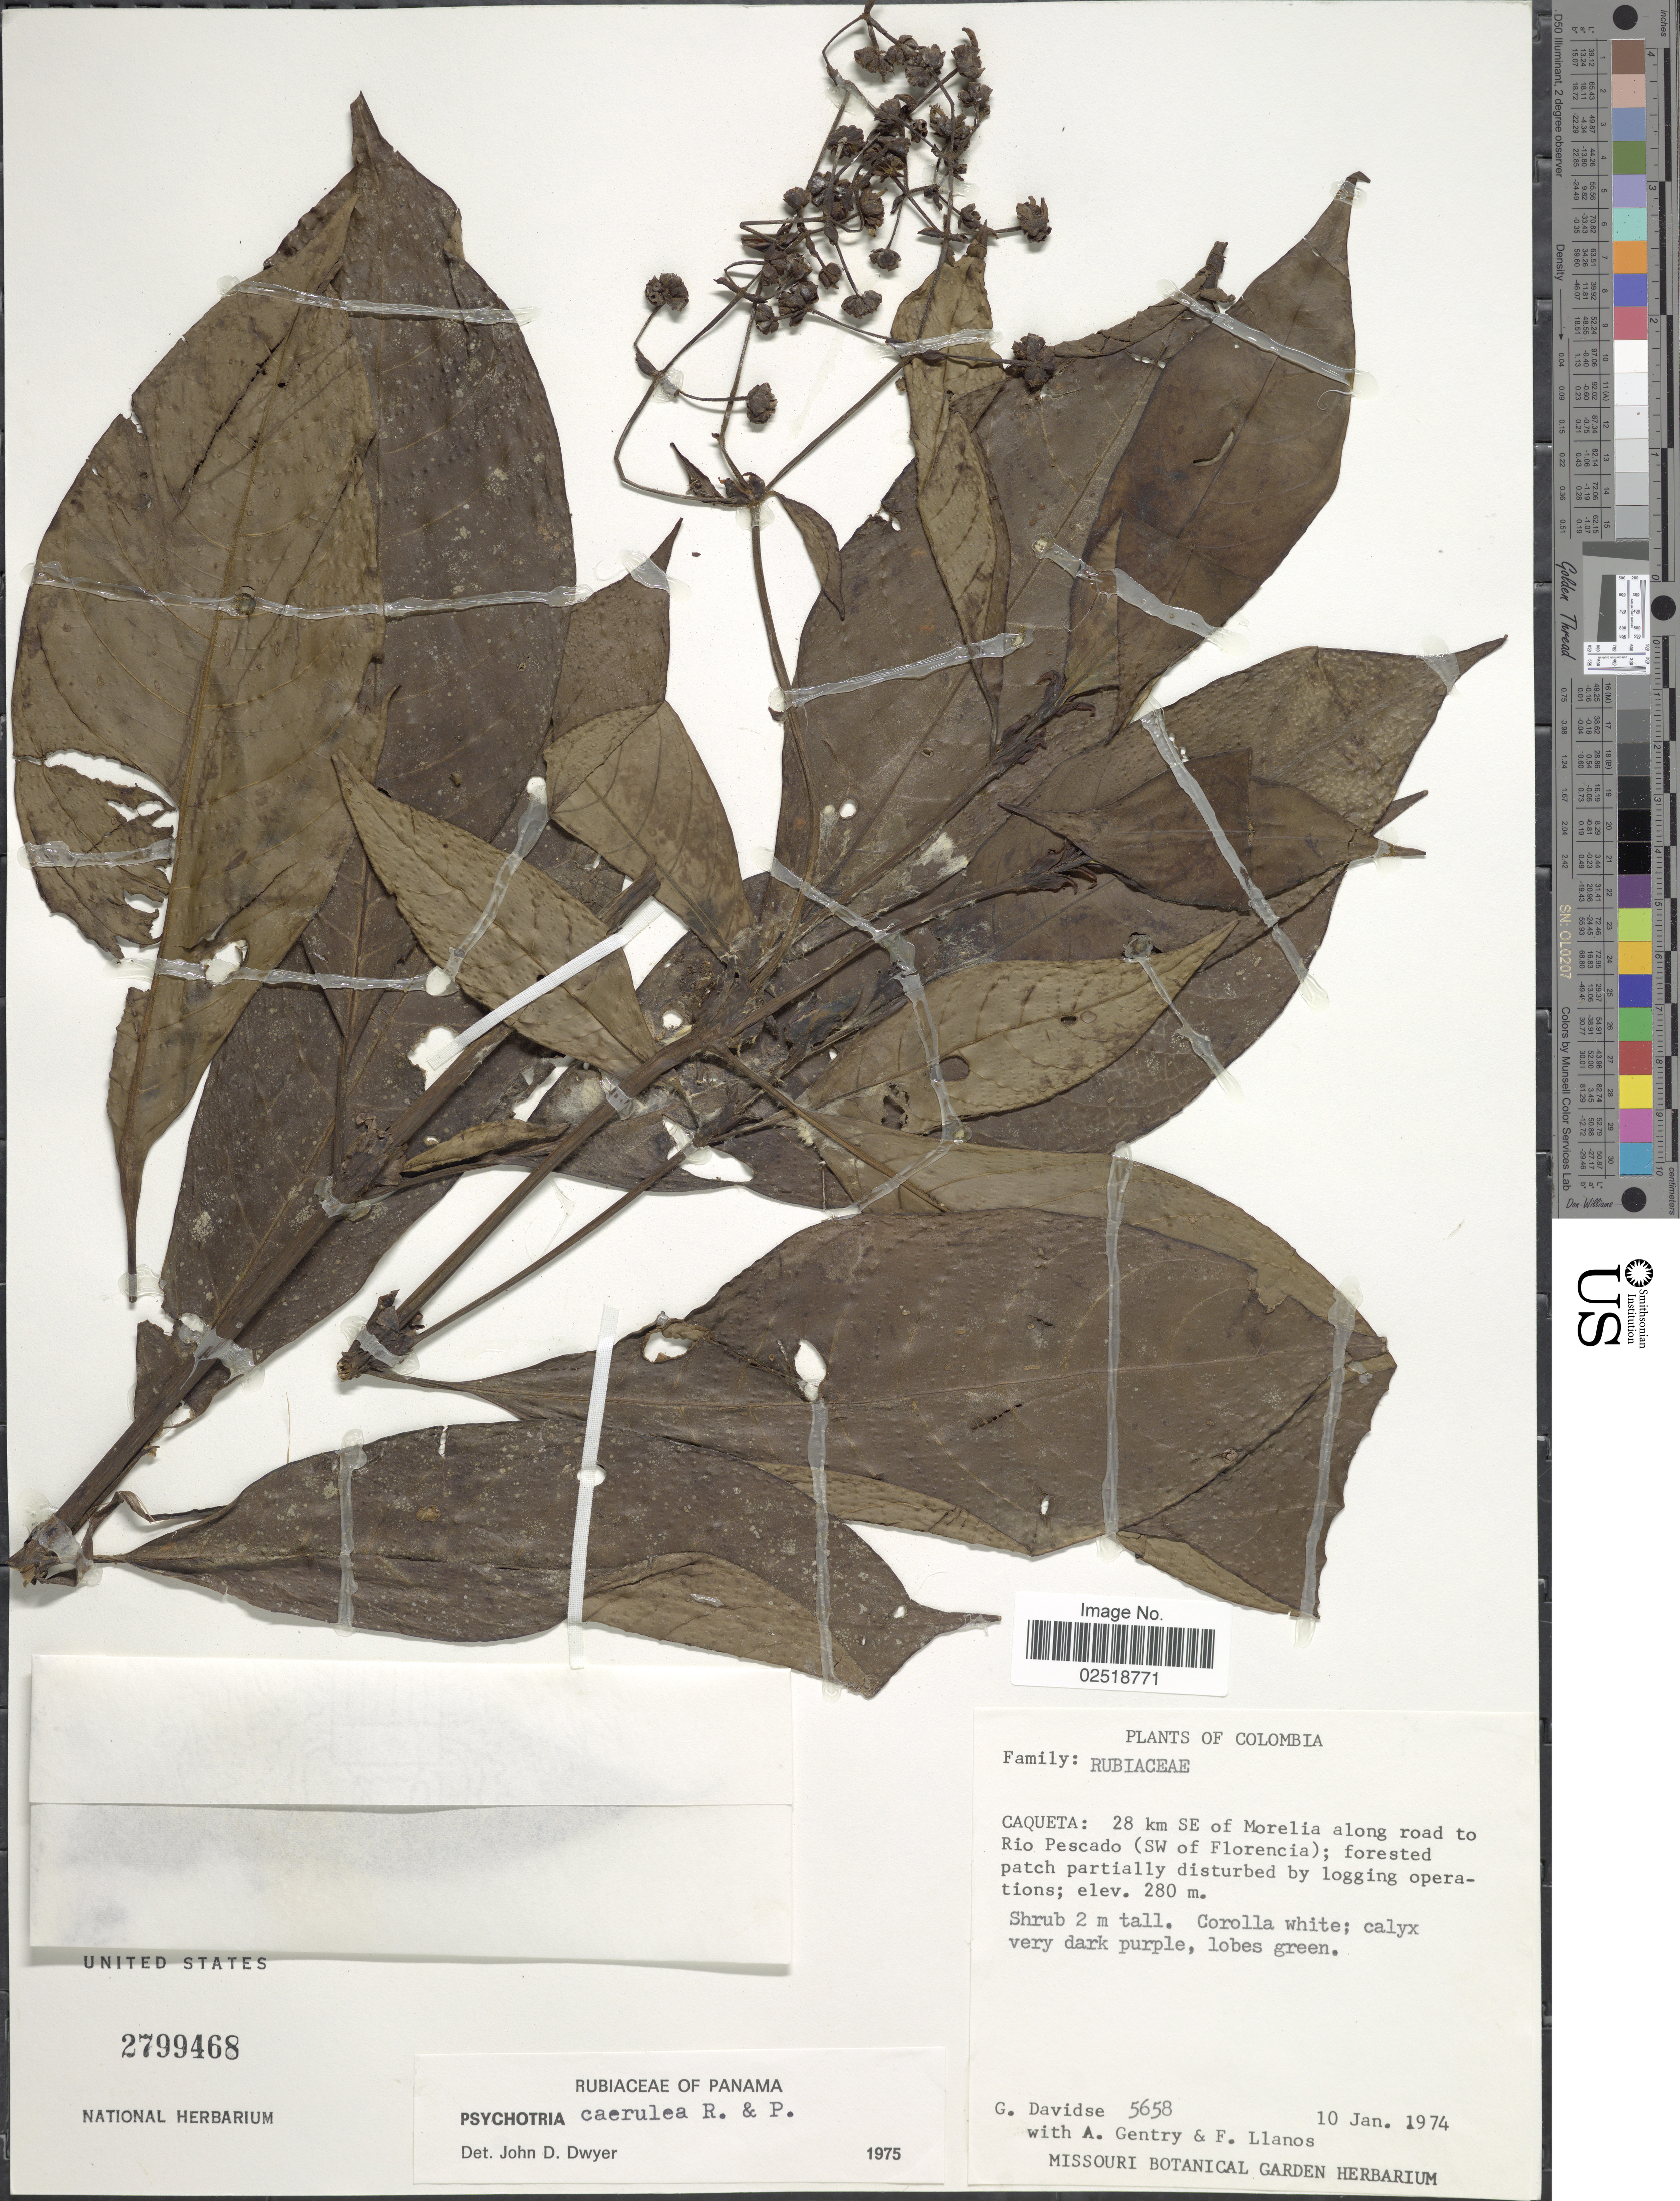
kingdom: Plantae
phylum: Tracheophyta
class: Magnoliopsida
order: Gentianales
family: Rubiaceae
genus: Psychotria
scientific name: Psychotria caerulea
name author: Ruiz & Pav.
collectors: G. Davidse, A. H. Gentry & F. Llanos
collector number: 5658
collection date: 1974-01-10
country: Colombia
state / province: Caquetá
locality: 28 km SE of Morelia along road to Rio Pescado (SW Florencia); forested patch partially disturbed by logging operations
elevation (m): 280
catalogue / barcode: US 2799468